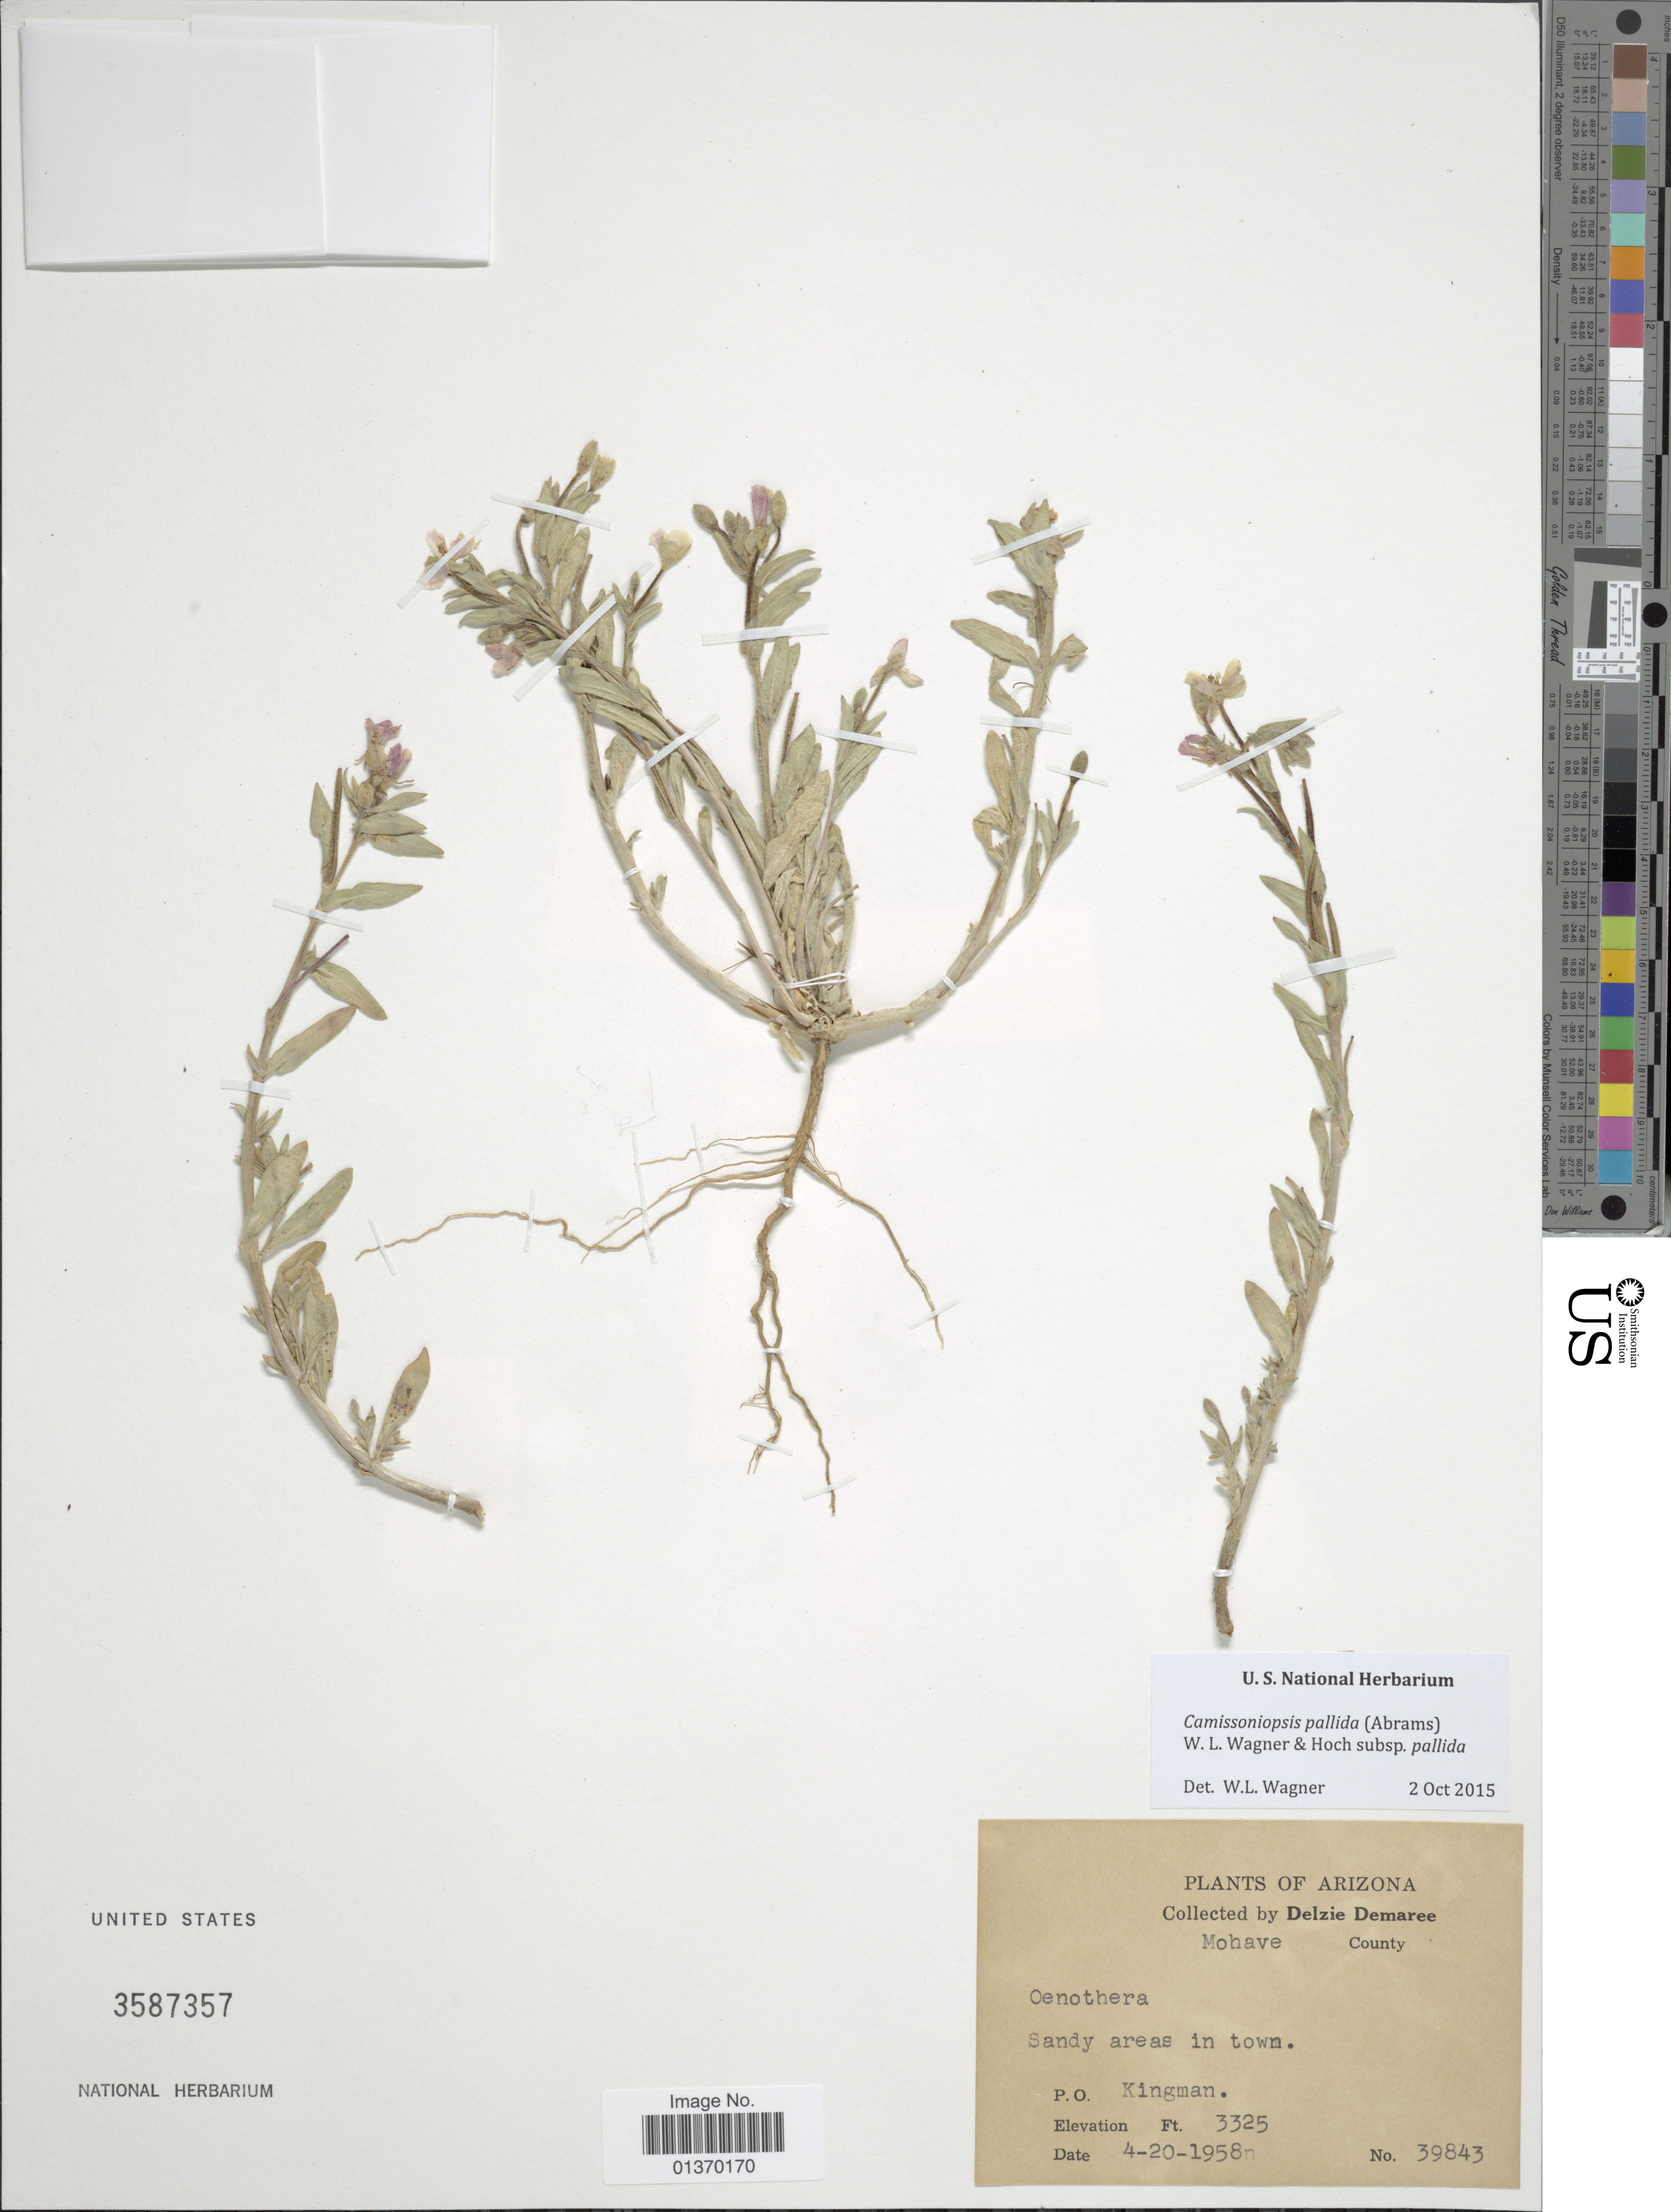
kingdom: Plantae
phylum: Tracheophyta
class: Magnoliopsida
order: Myrtales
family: Onagraceae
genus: Camissoniopsis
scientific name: Camissoniopsis pallida subsp. pallida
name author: (Abrams) W.L. Wagner & Hoch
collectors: D. Demaree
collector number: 39843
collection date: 1958-04-20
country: United States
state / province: Arizona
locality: Mohave County, P.O. Kingman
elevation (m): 1013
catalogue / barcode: US 3587357